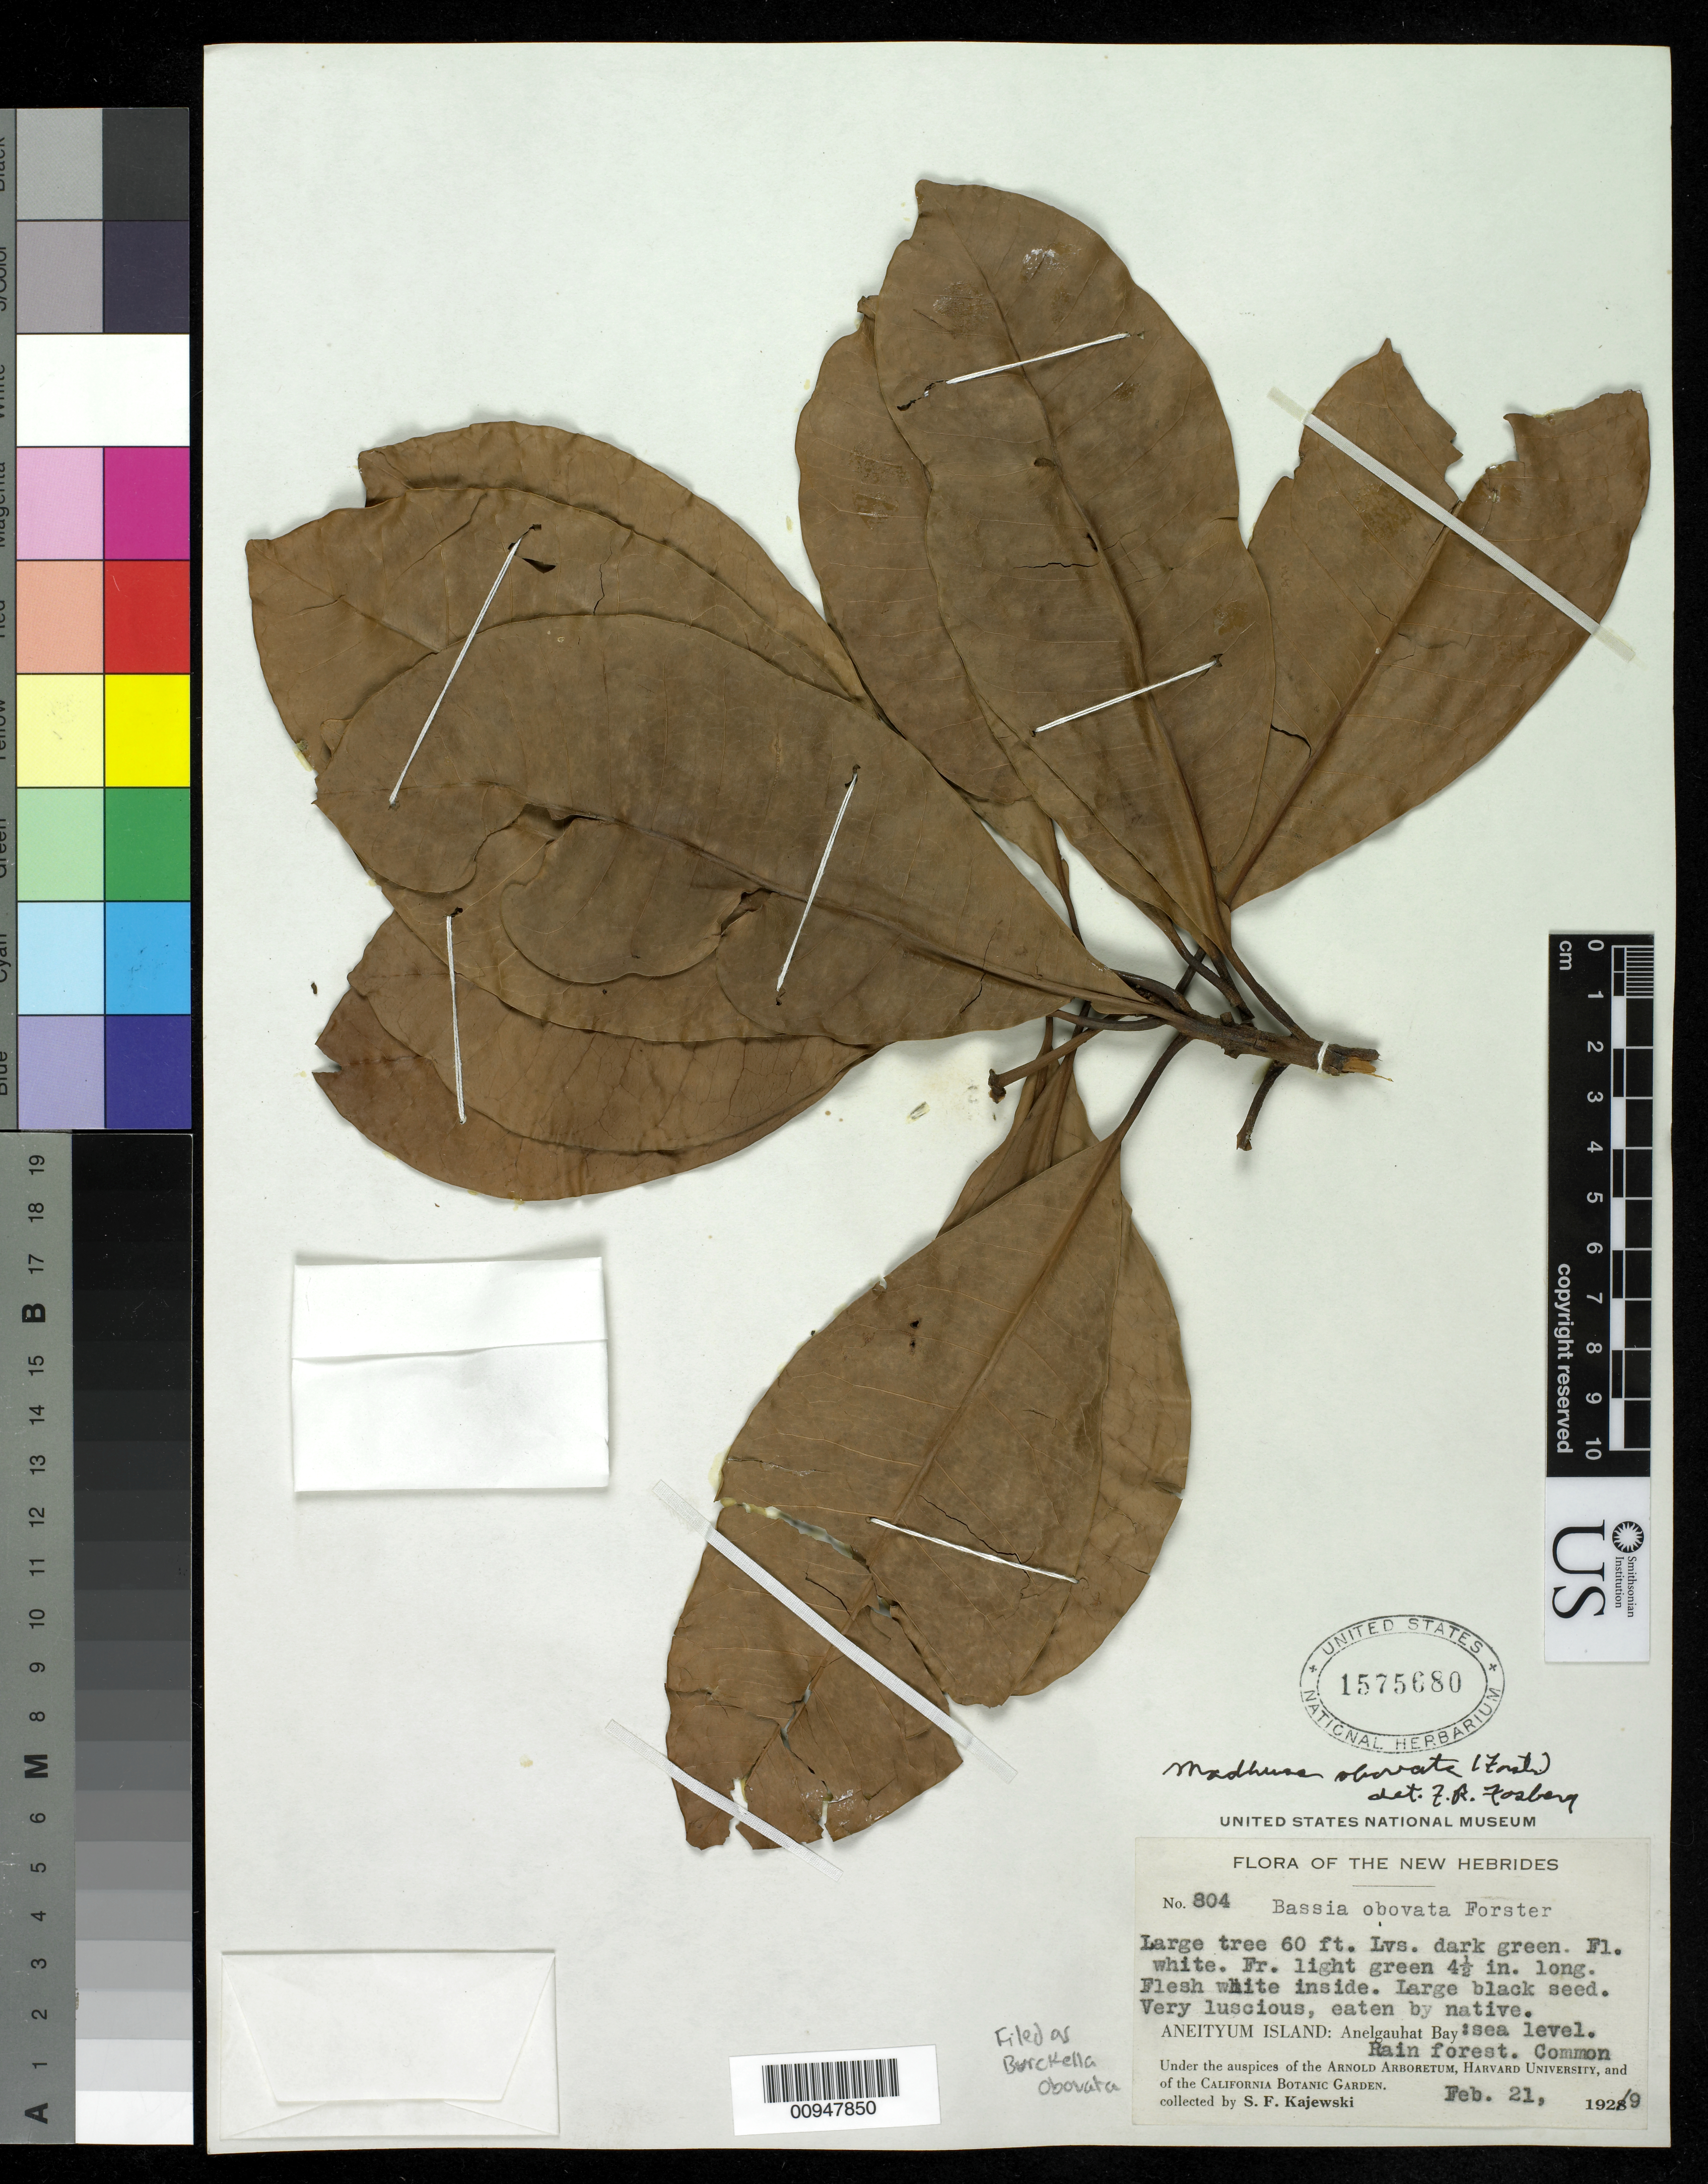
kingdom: Plantae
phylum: Tracheophyta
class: Magnoliopsida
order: Ericales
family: Sapotaceae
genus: Burckella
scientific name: Burckella obovata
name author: (G. Forst.) Pierre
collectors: S. Kajewski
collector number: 804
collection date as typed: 21 Feb 1929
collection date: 1929-02-21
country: Vanuatu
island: Anatom [Aneityum]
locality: Anelgauhat Bay, New Hebrides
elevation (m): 0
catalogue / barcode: US 1575680